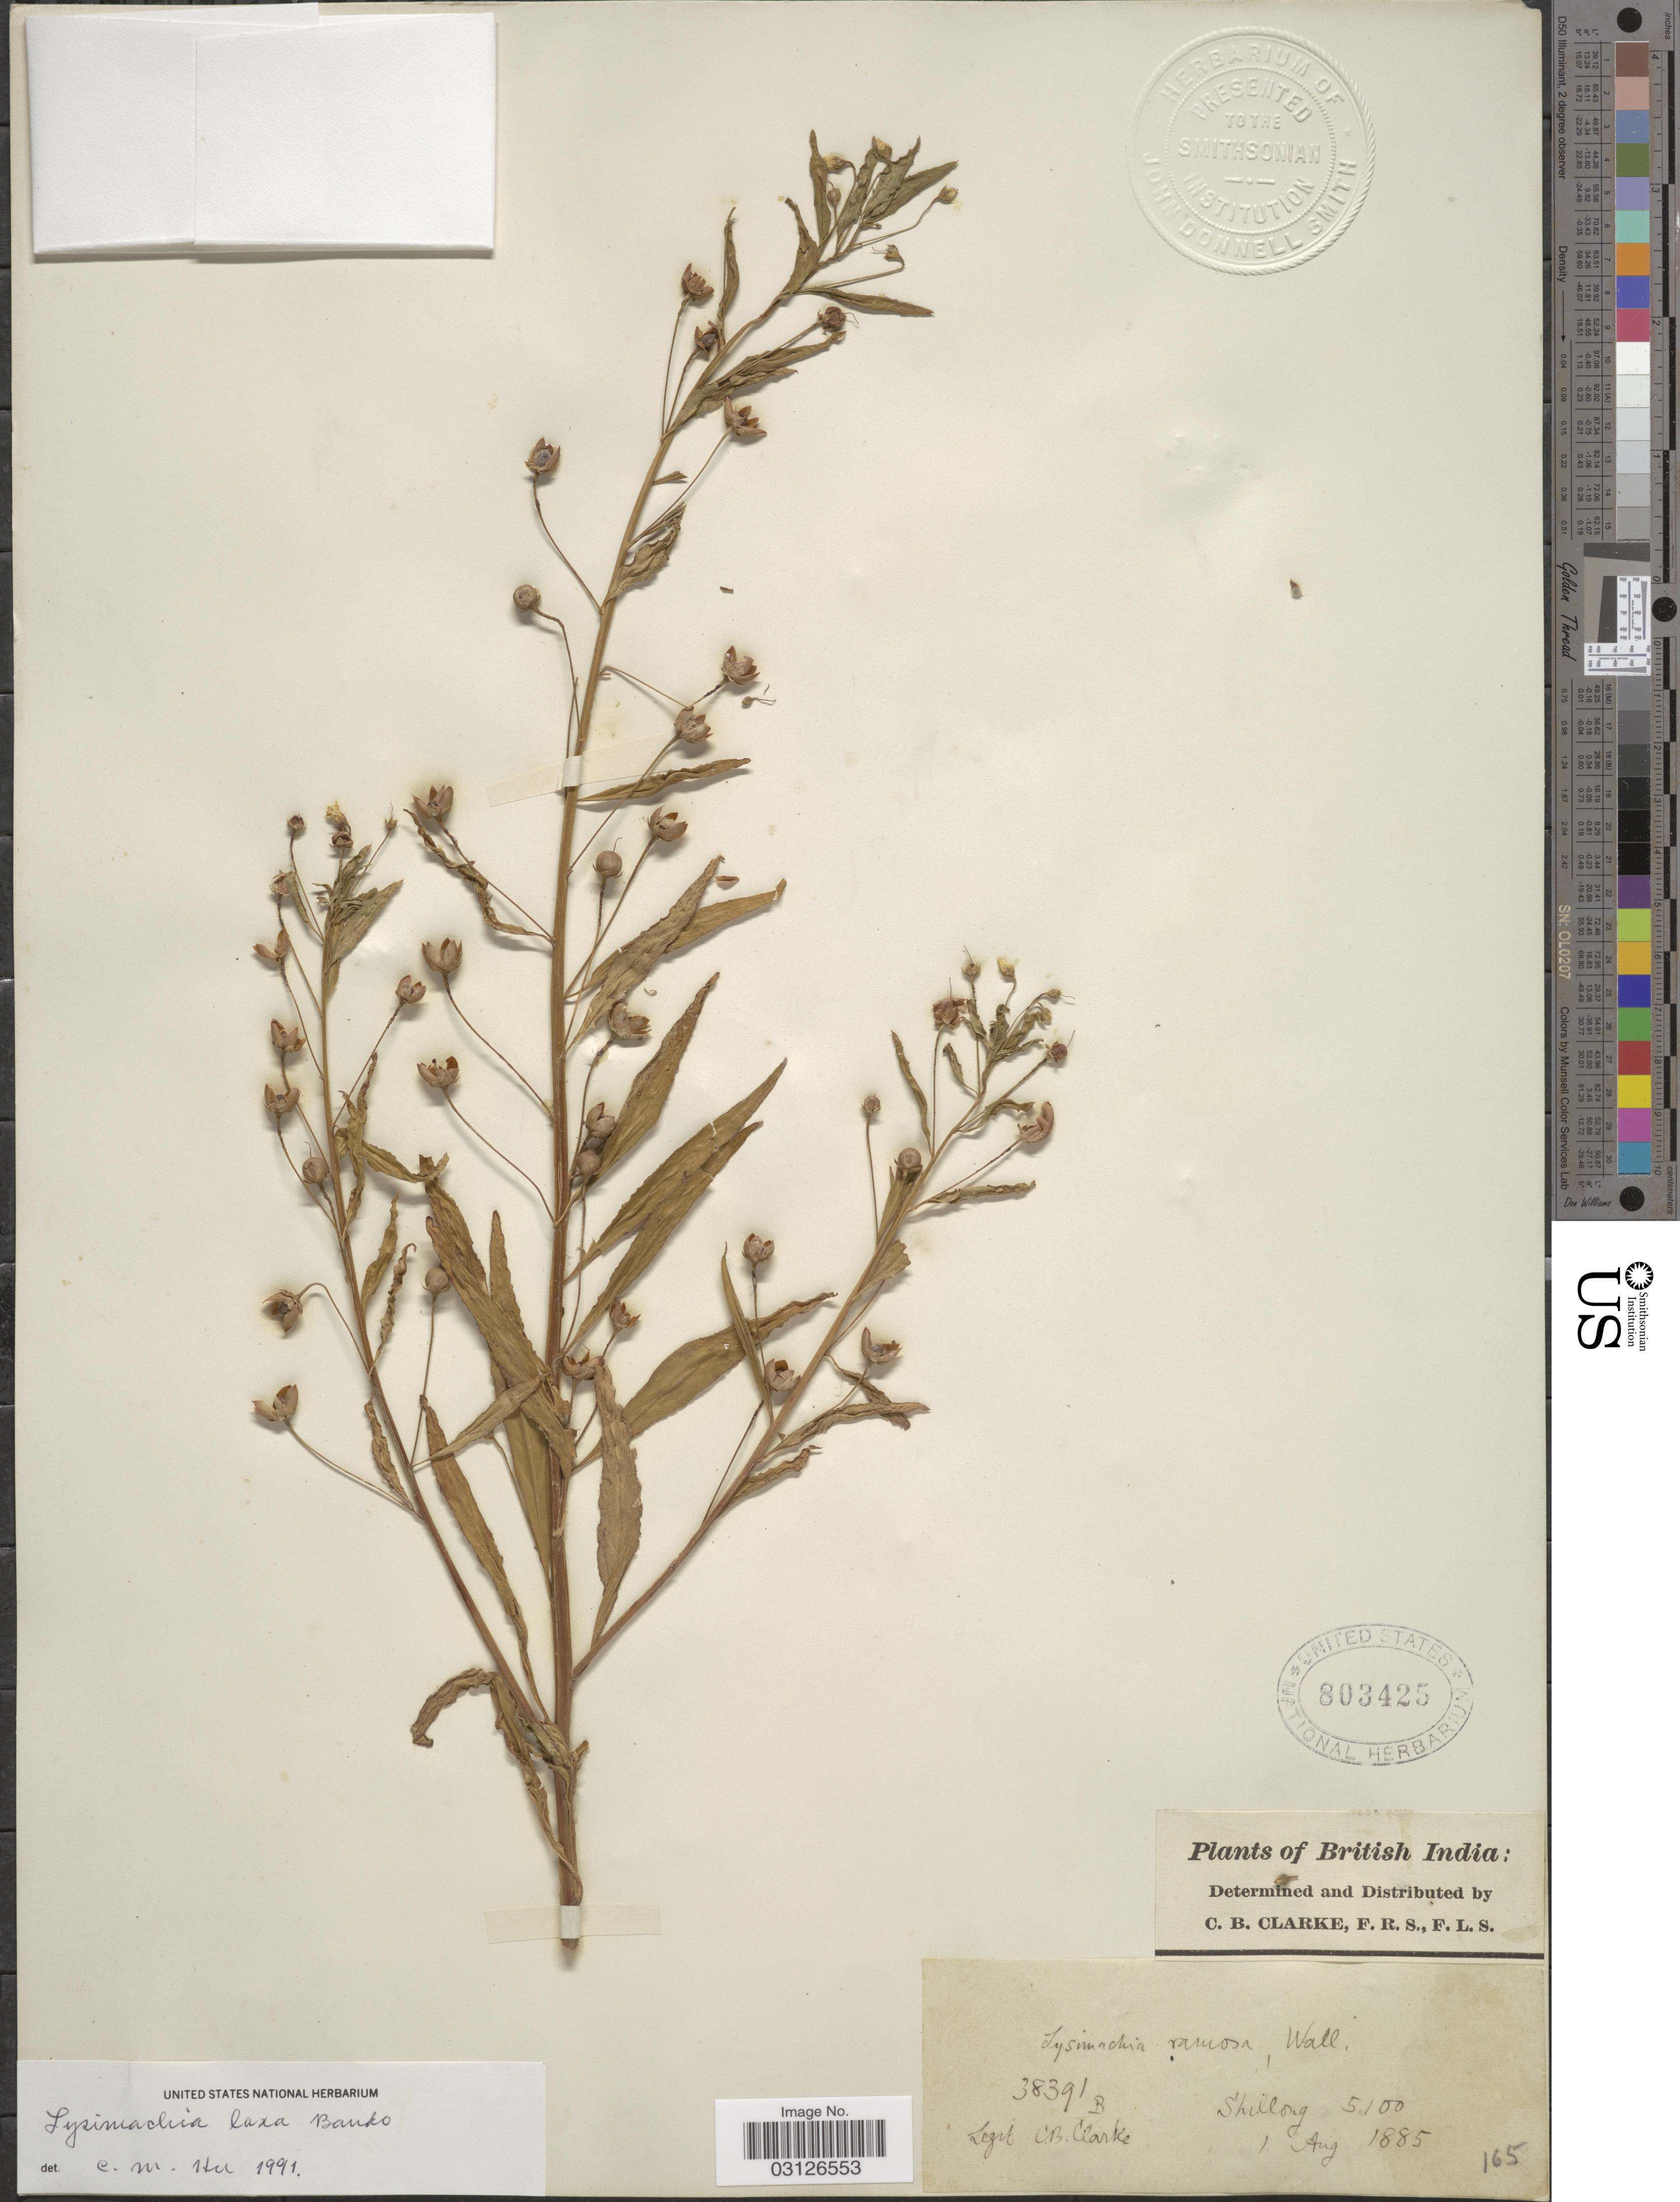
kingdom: Plantae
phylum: Tracheophyta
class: Magnoliopsida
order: Ericales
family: Primulaceae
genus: Lysimachia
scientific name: Lysimachia laxa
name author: Baudo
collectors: C. B. Clarke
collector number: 38391B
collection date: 1885-08-01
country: India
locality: British India. Shillong.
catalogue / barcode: US 803425